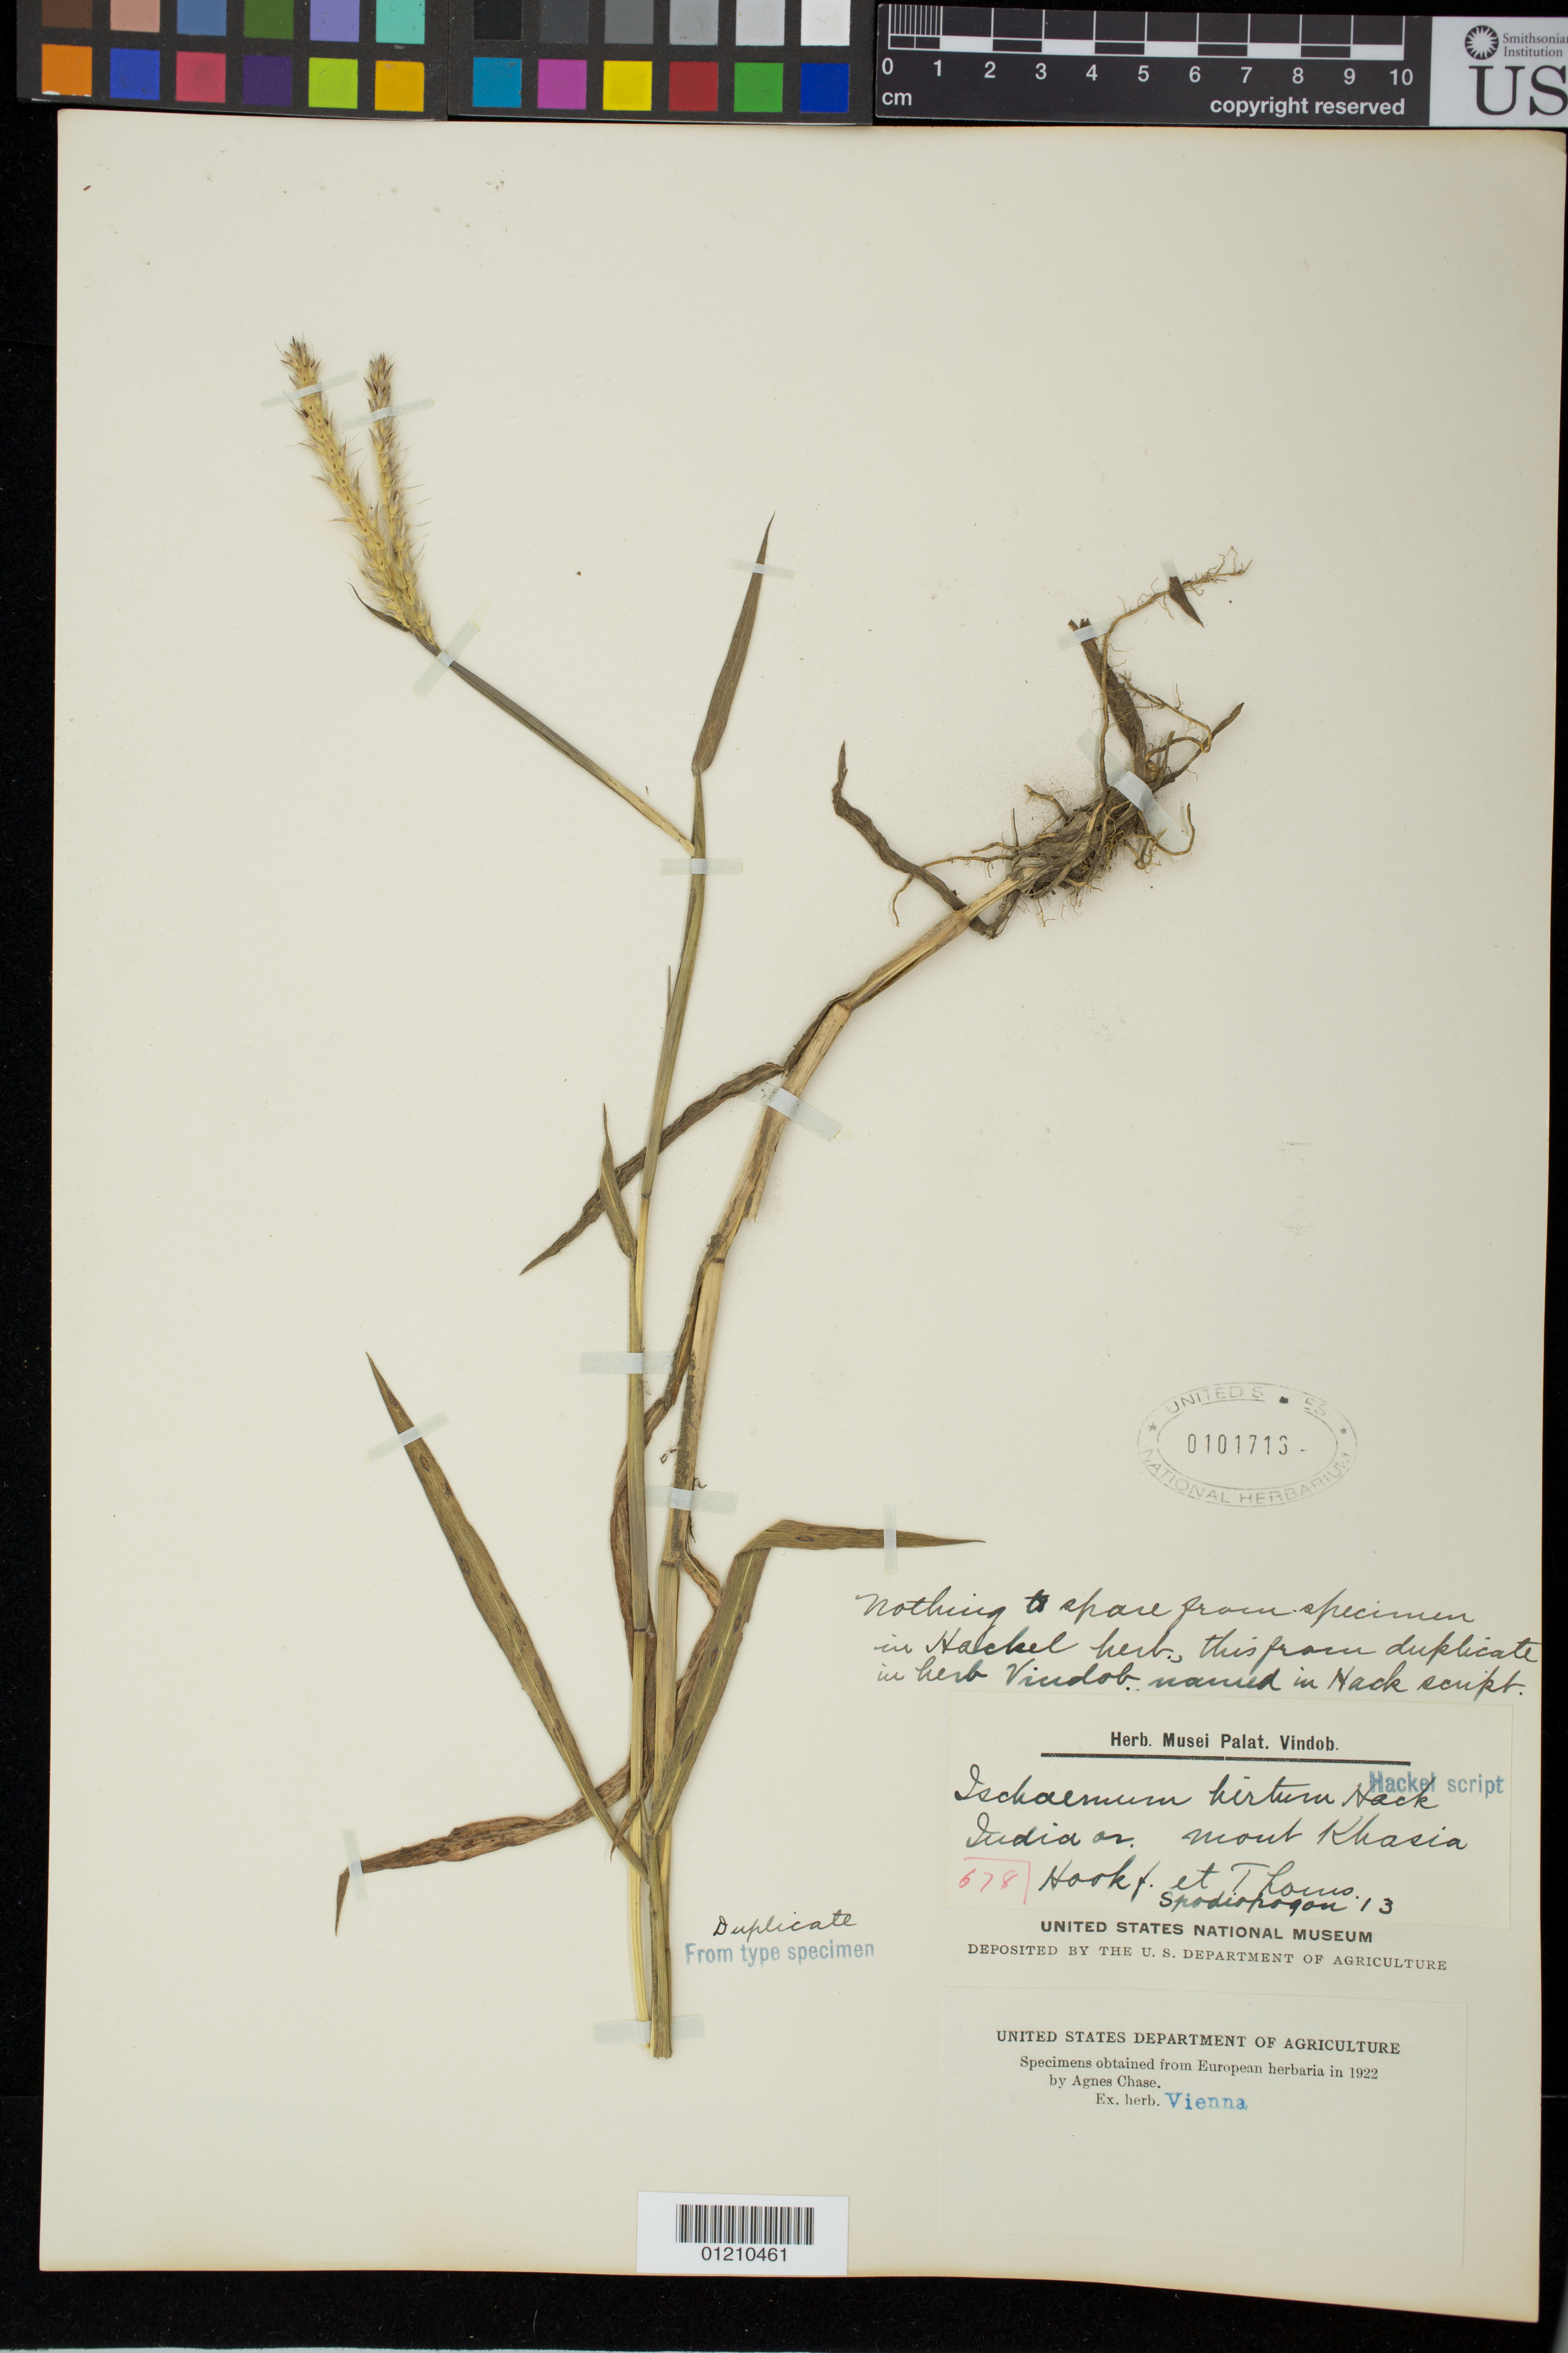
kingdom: Plantae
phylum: Tracheophyta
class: Liliopsida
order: Poales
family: Poaceae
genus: Ischaemum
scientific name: Ischaemum hirtum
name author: Hack.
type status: Type Collection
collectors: -. Hook & Thoms.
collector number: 13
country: India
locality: Mont. Khasia.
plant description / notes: Fragmentary material of type specimen ex herb.Vienna.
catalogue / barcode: US 101713